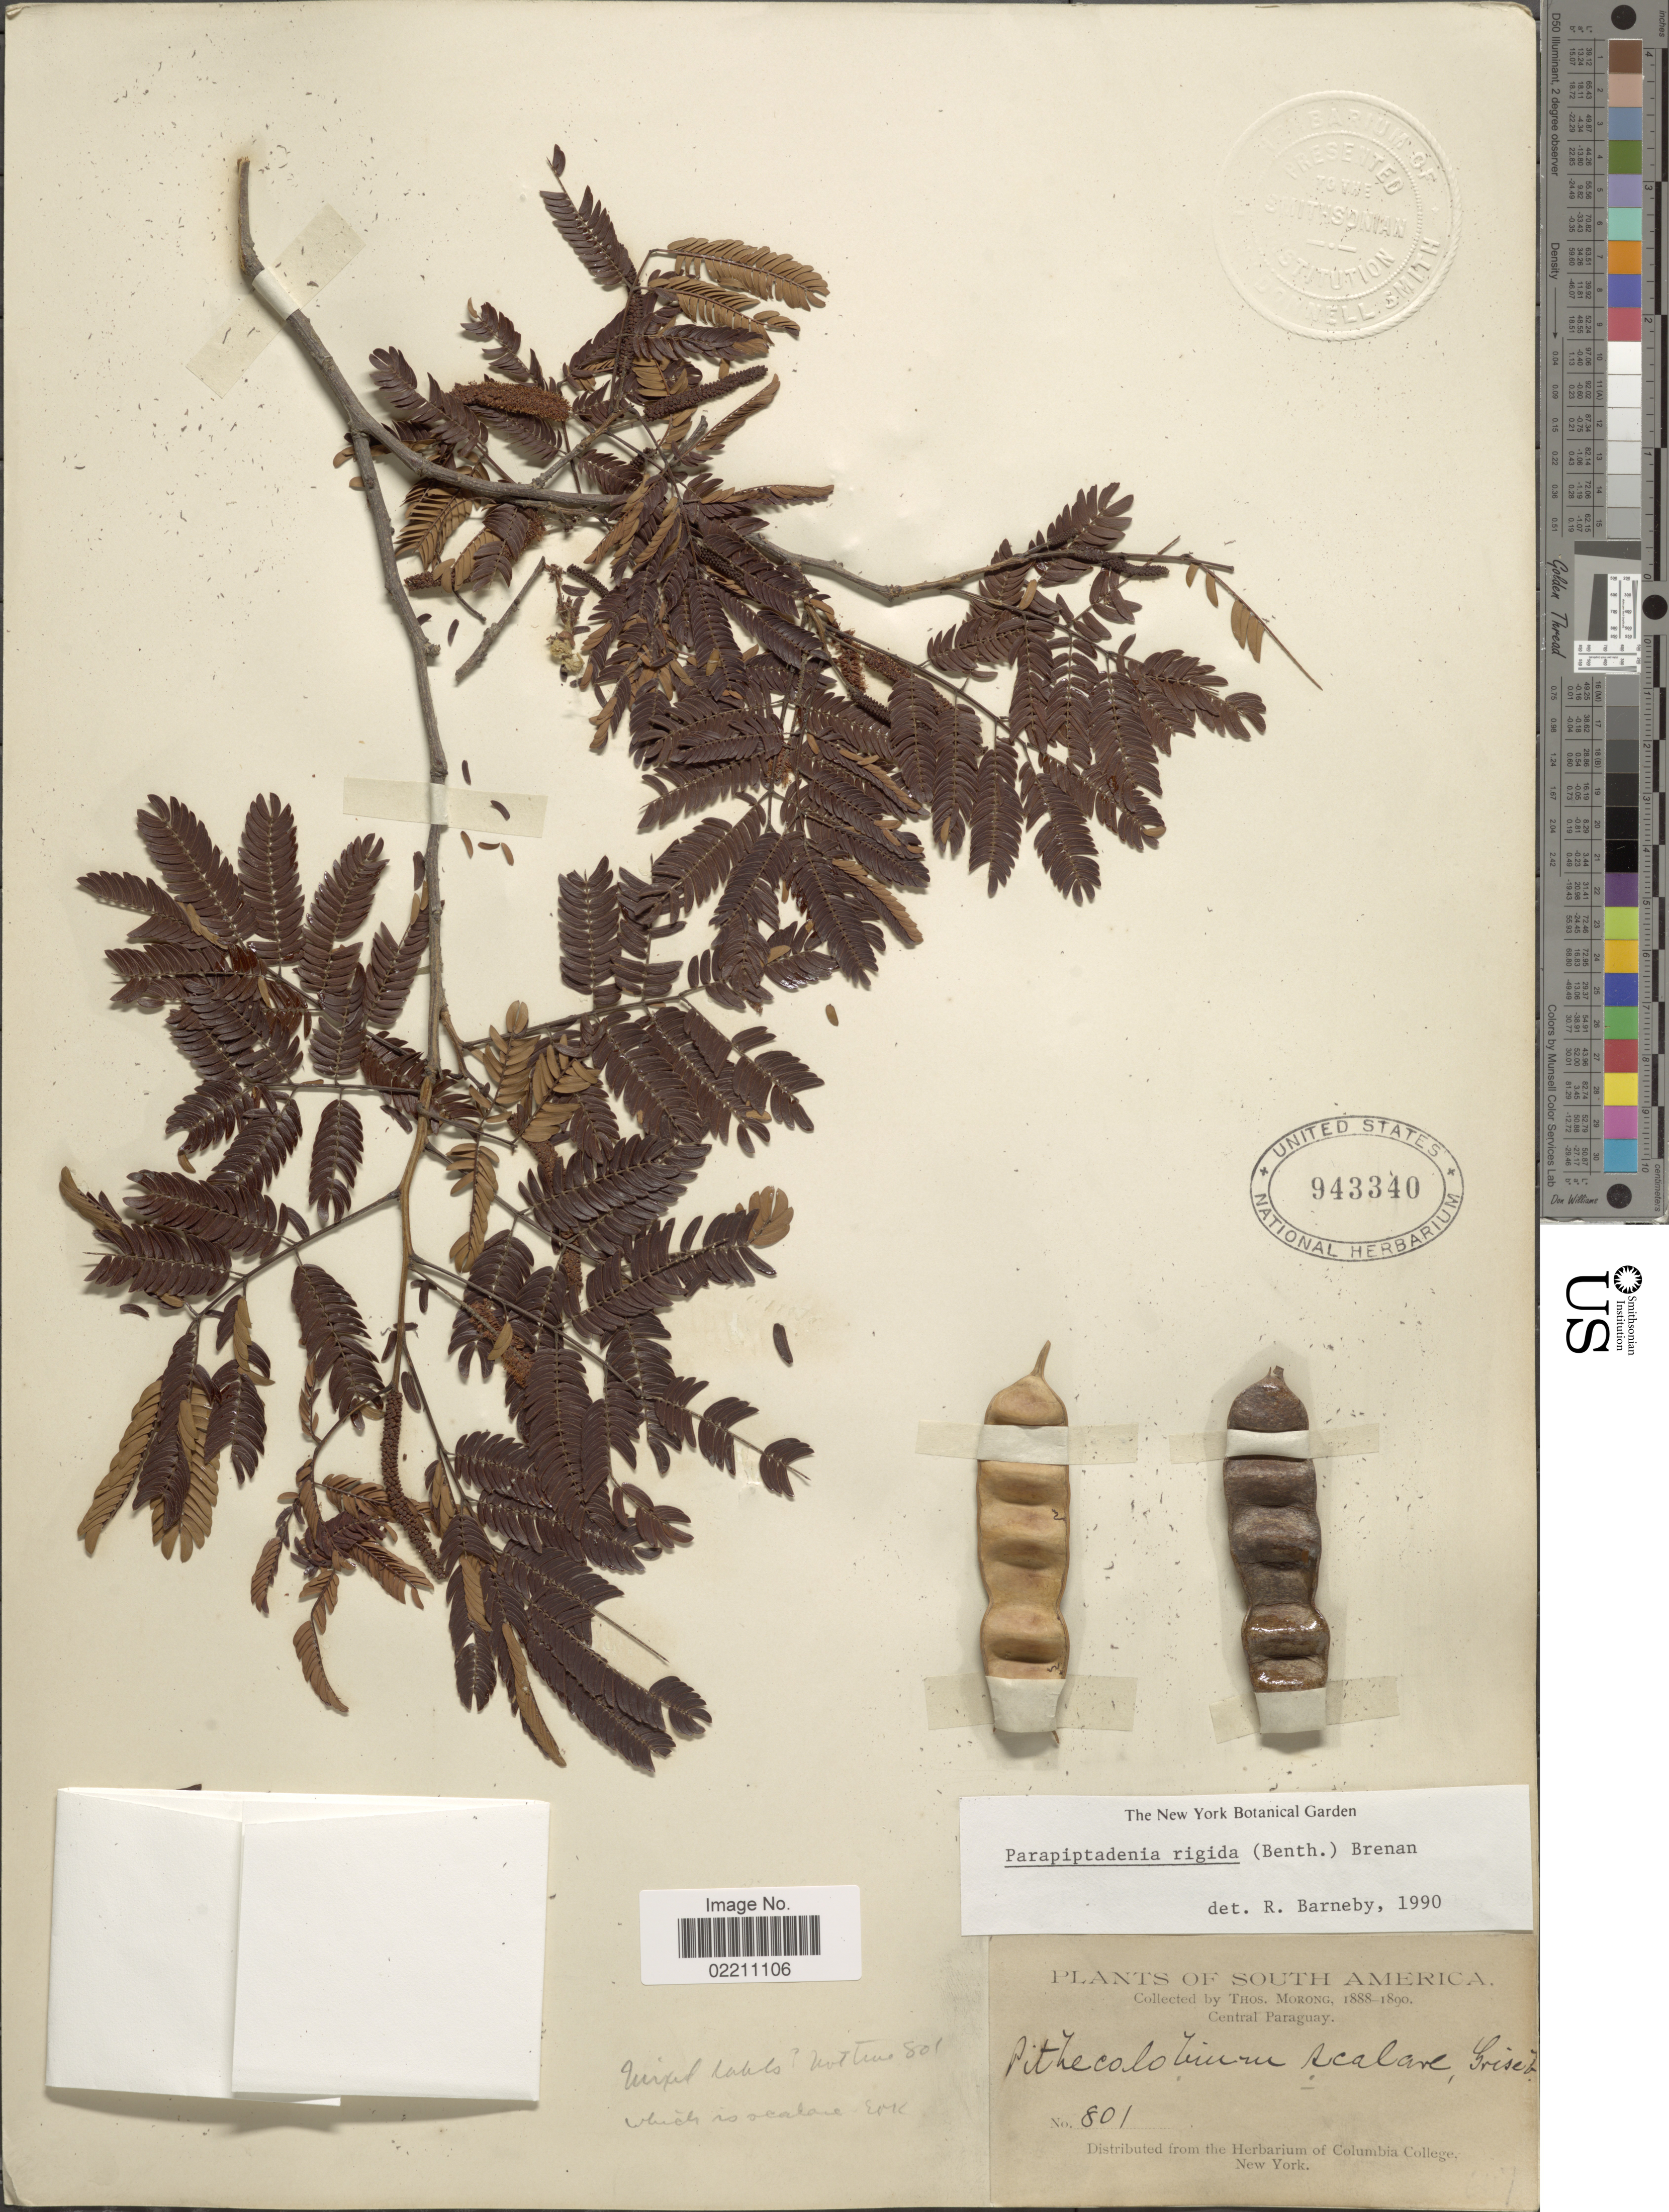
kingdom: Plantae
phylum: Tracheophyta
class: Magnoliopsida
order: Fabales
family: Fabaceae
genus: Parapiptadenia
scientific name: Parapiptadenia rigida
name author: (Benth.) Brenan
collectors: ex herb. T. Morong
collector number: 801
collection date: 1888/1890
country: Paraguay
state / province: Central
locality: Central paraguay. South America.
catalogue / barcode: US 943340